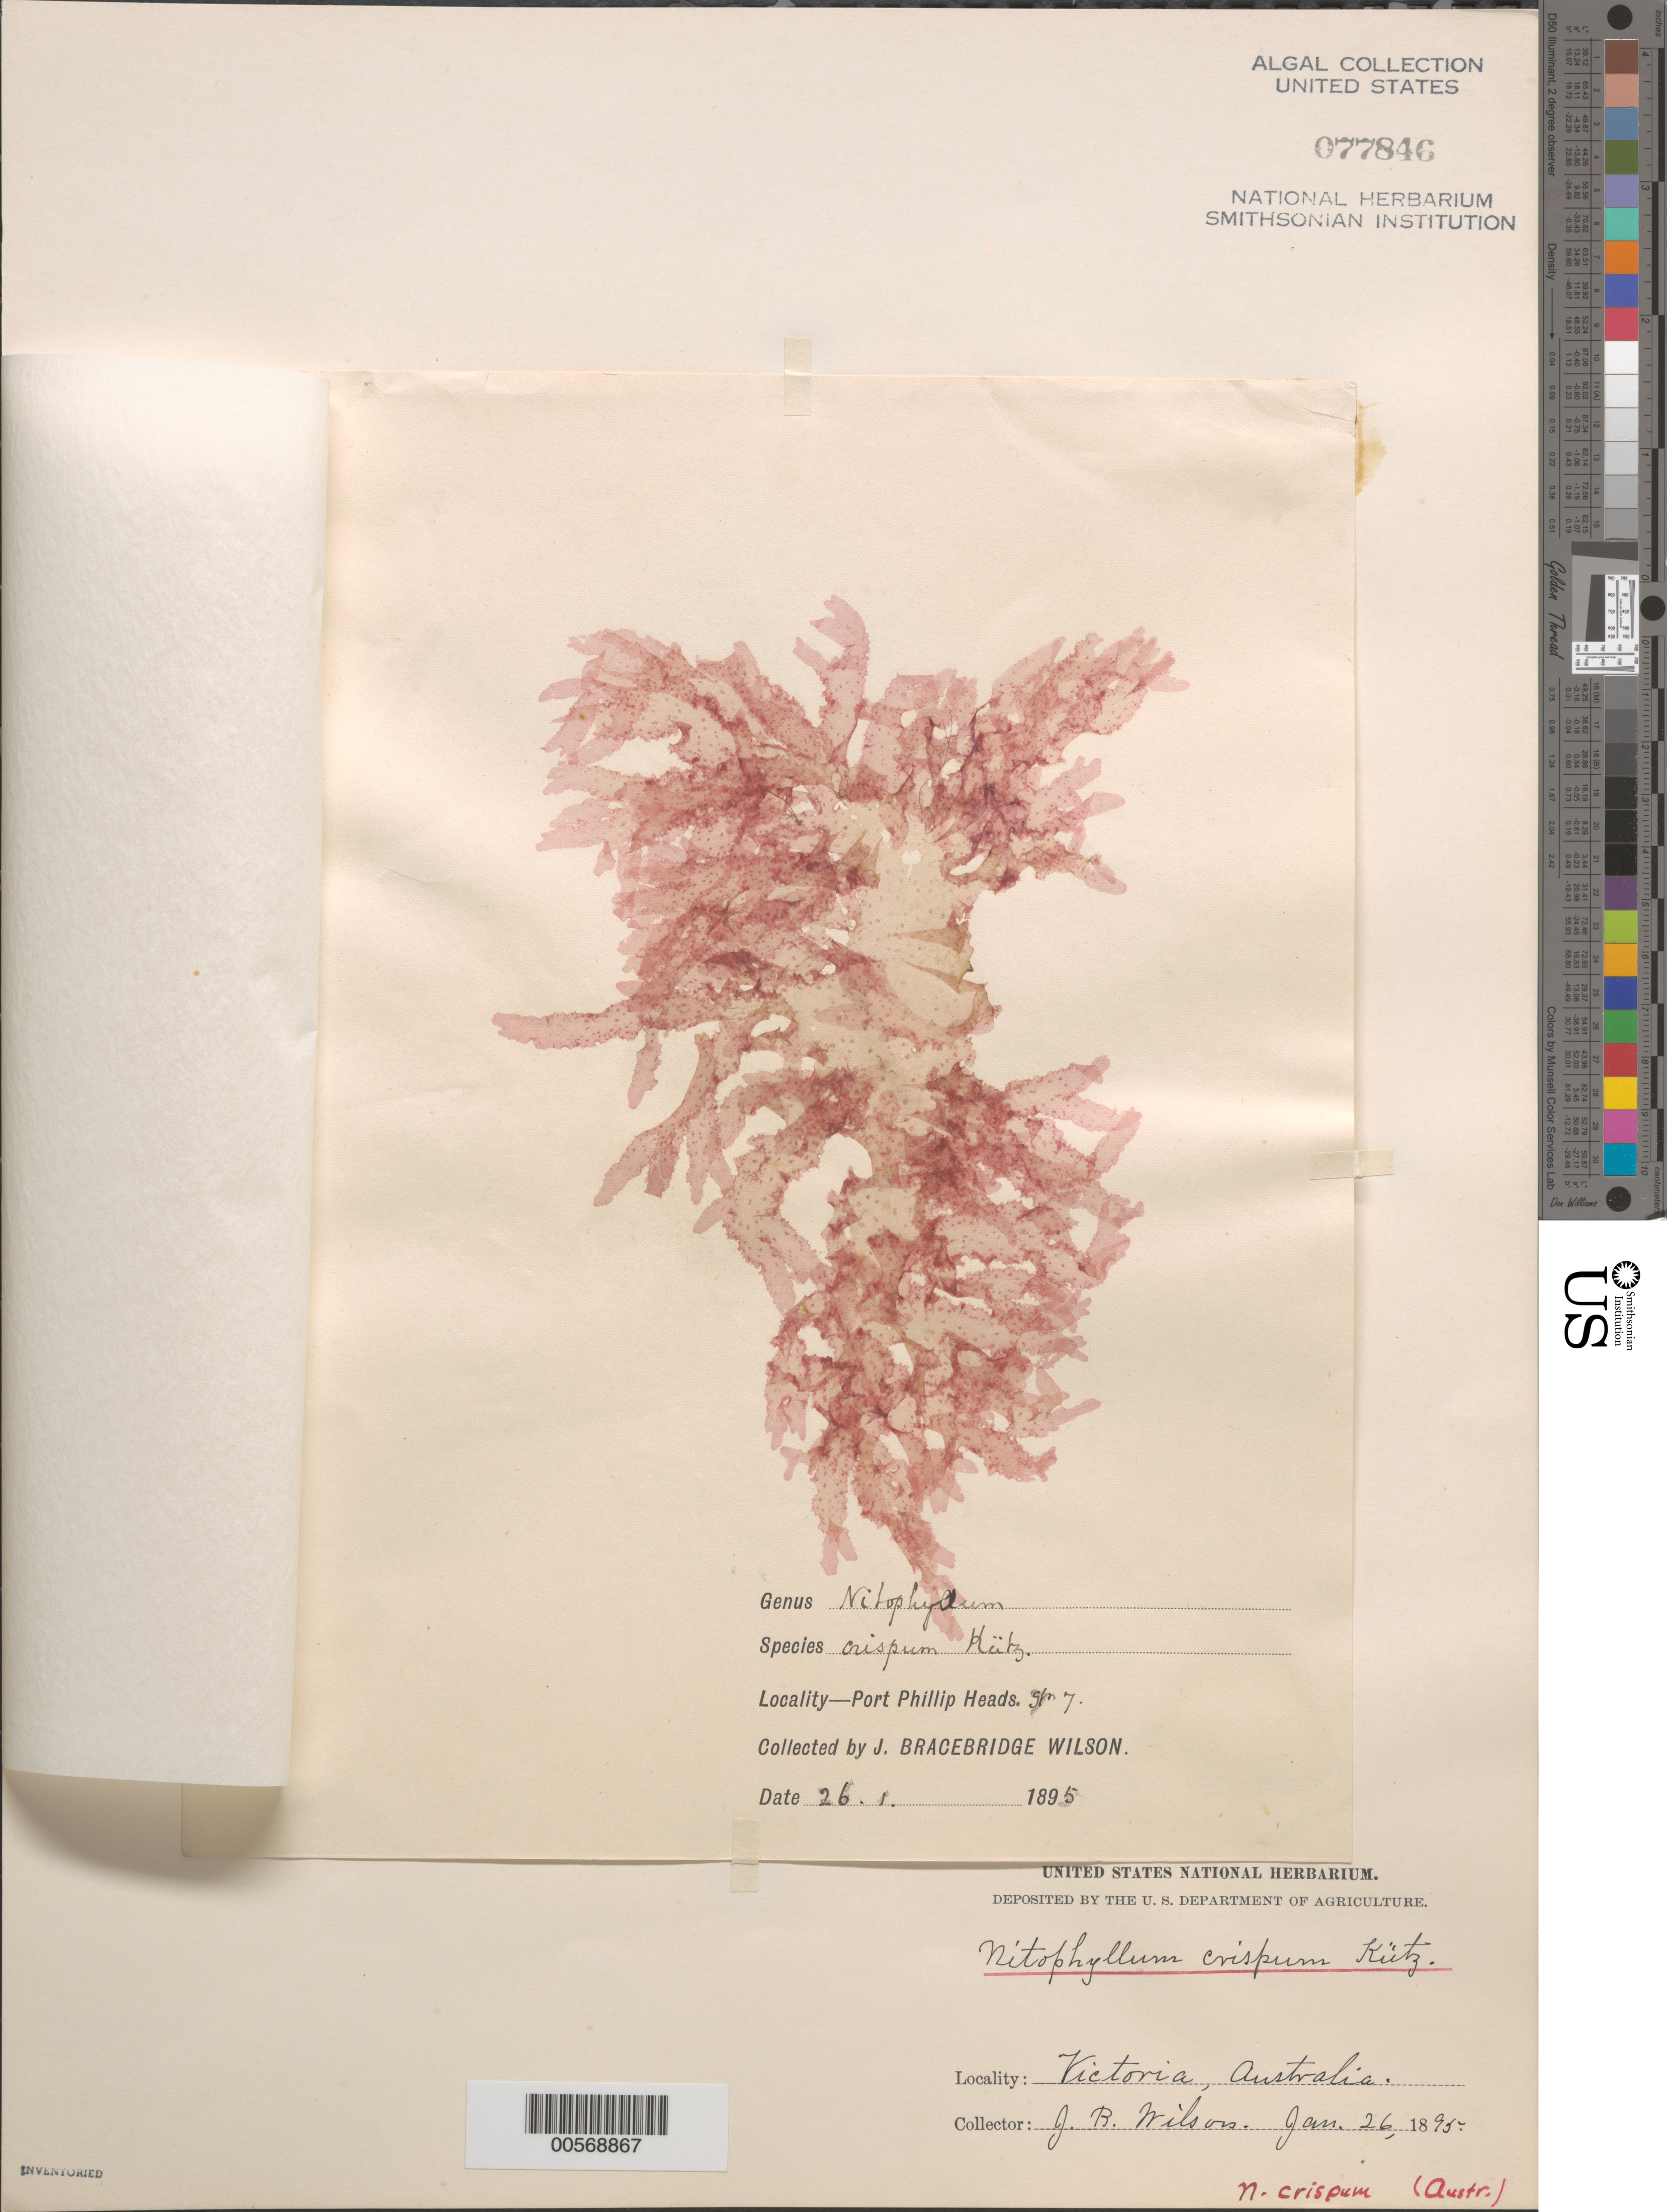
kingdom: Plantae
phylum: Rhodophyta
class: Florideophyceae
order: Ceramiales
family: Delesseriaceae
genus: Nitophyllum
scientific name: Nitophyllum crispum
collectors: J. B. Wilson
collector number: Station 7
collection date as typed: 26 Jan 1895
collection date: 1895-01-26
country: Australia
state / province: Victoria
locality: Port Phillip Heads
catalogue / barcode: US 77846